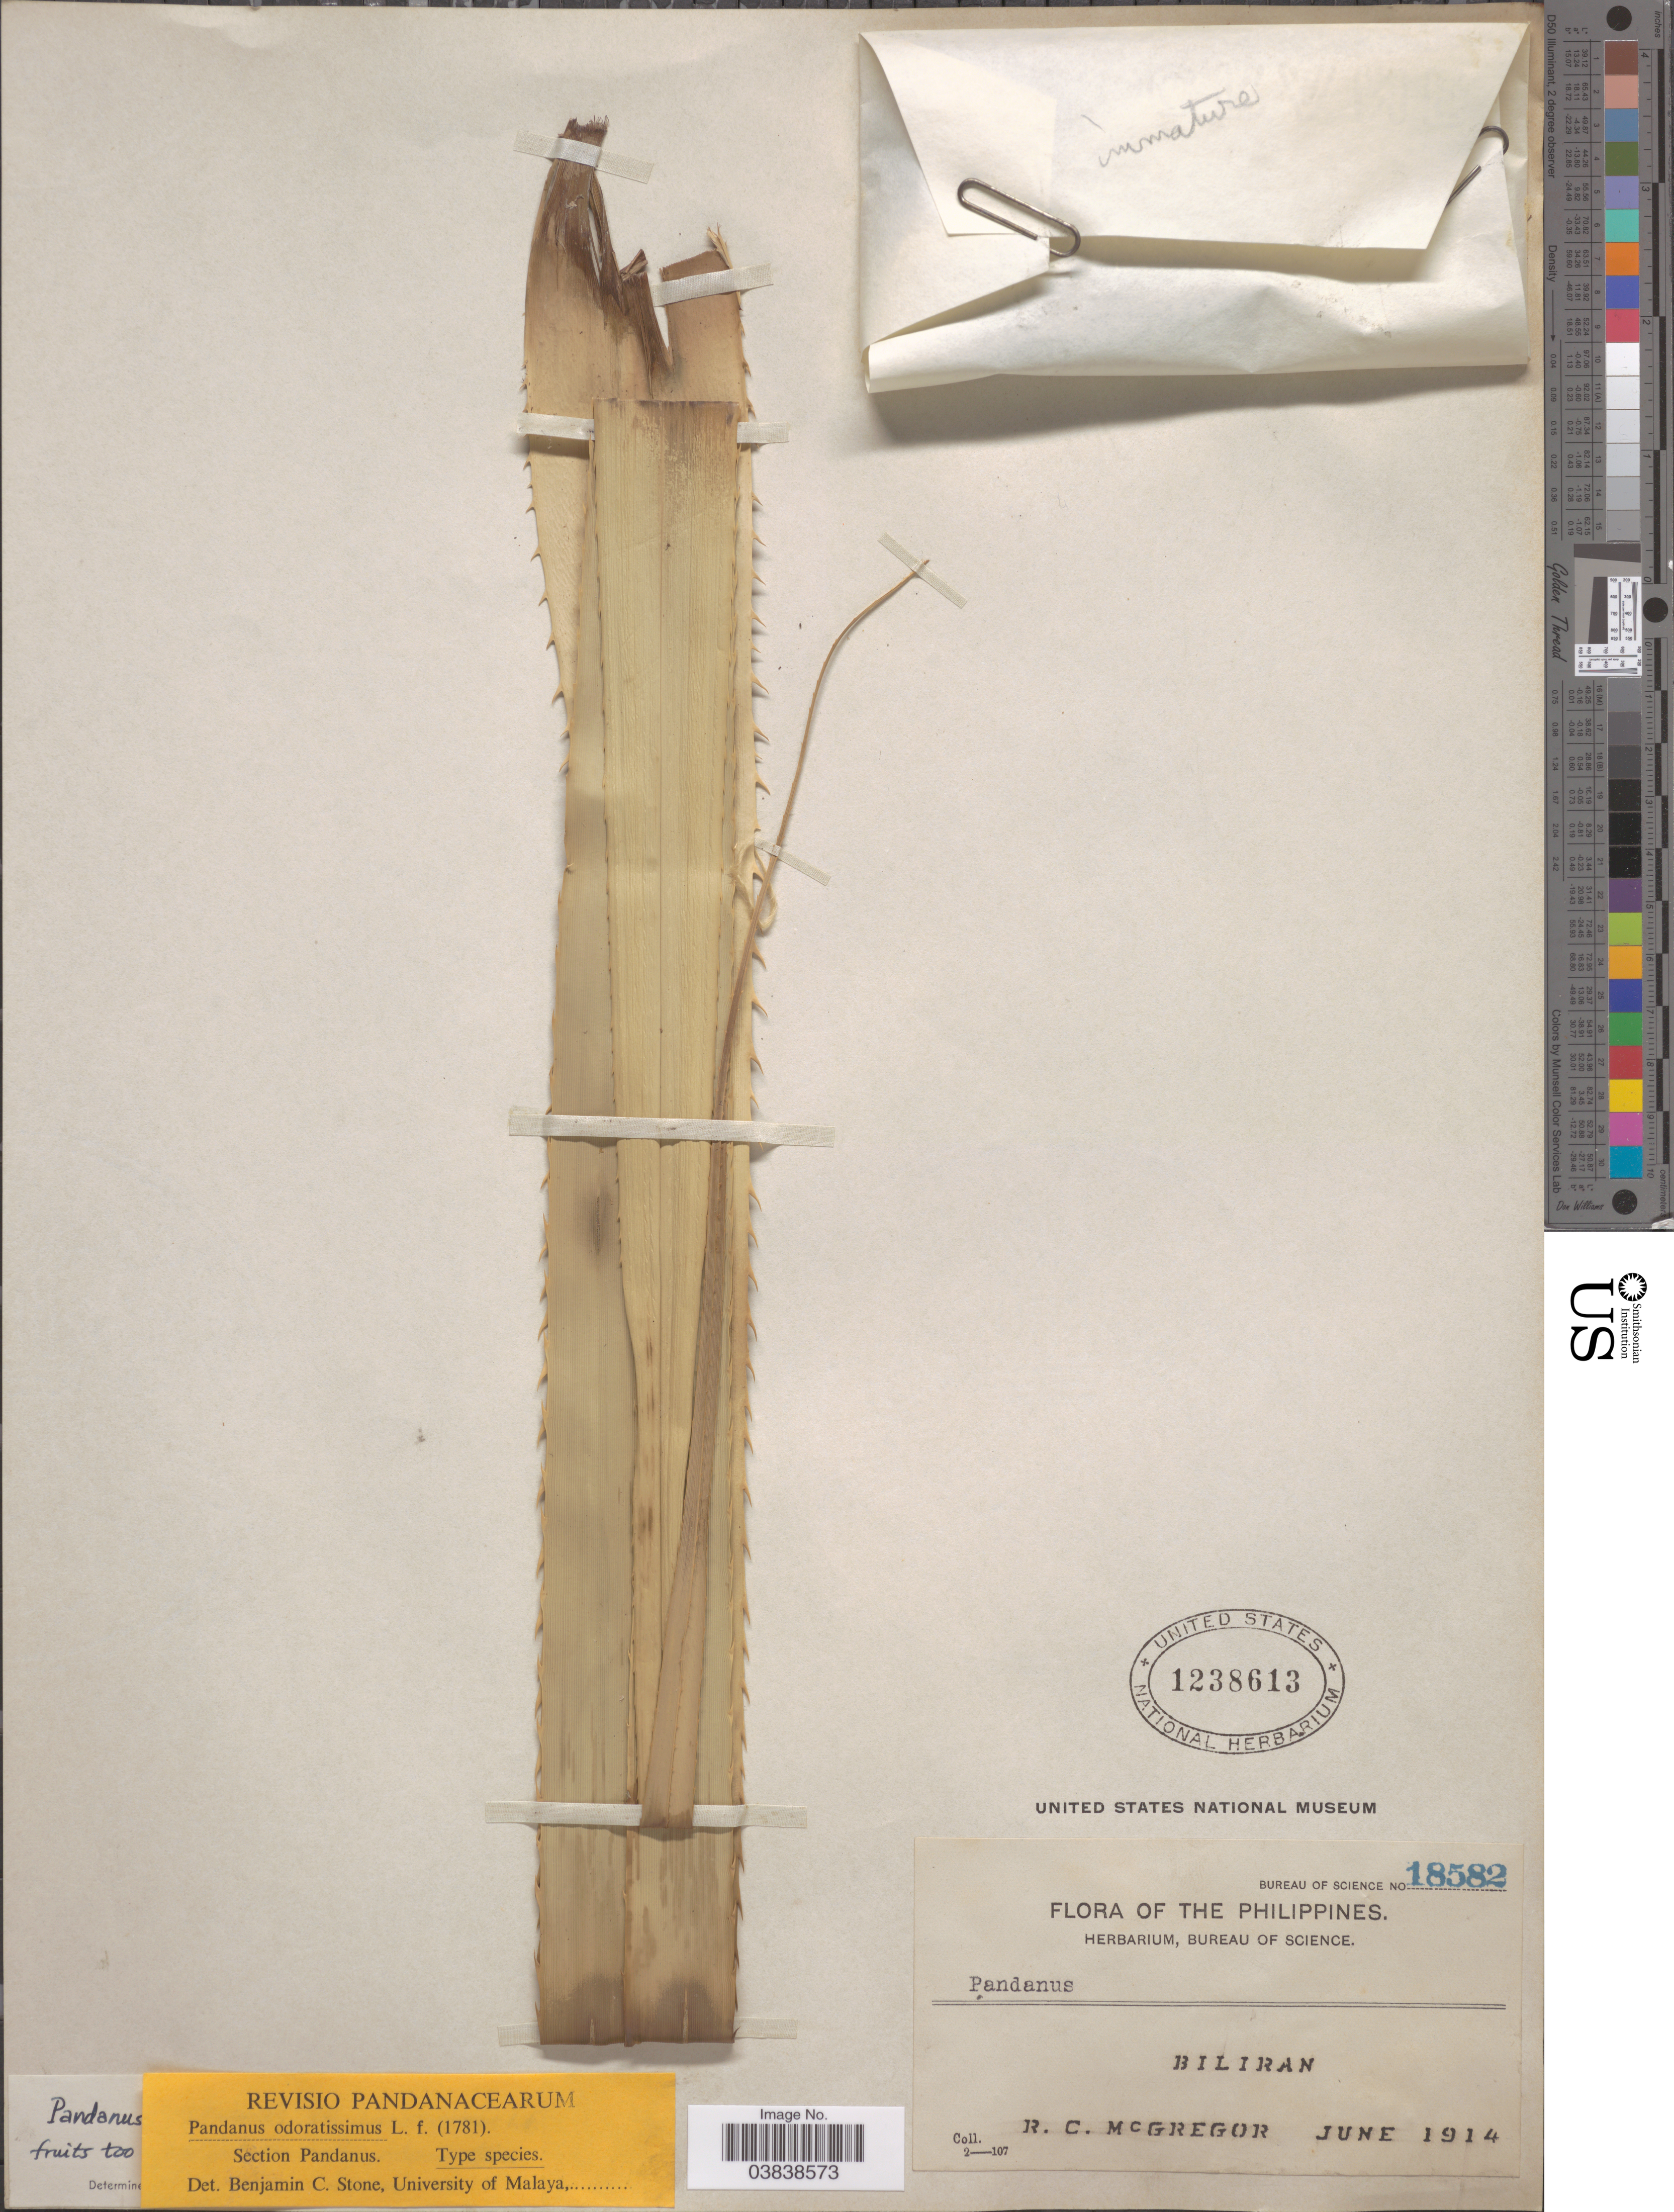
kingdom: Plantae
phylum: Tracheophyta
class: Liliopsida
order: Pandanales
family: Pandanaceae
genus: Pandanus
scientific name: Pandanus odoratissimus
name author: L. f.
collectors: R. C. McGregor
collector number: Bureau of Science 18582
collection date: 1914-06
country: Philippines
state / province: Eastern Visayas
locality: Biliran.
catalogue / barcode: US 1238613